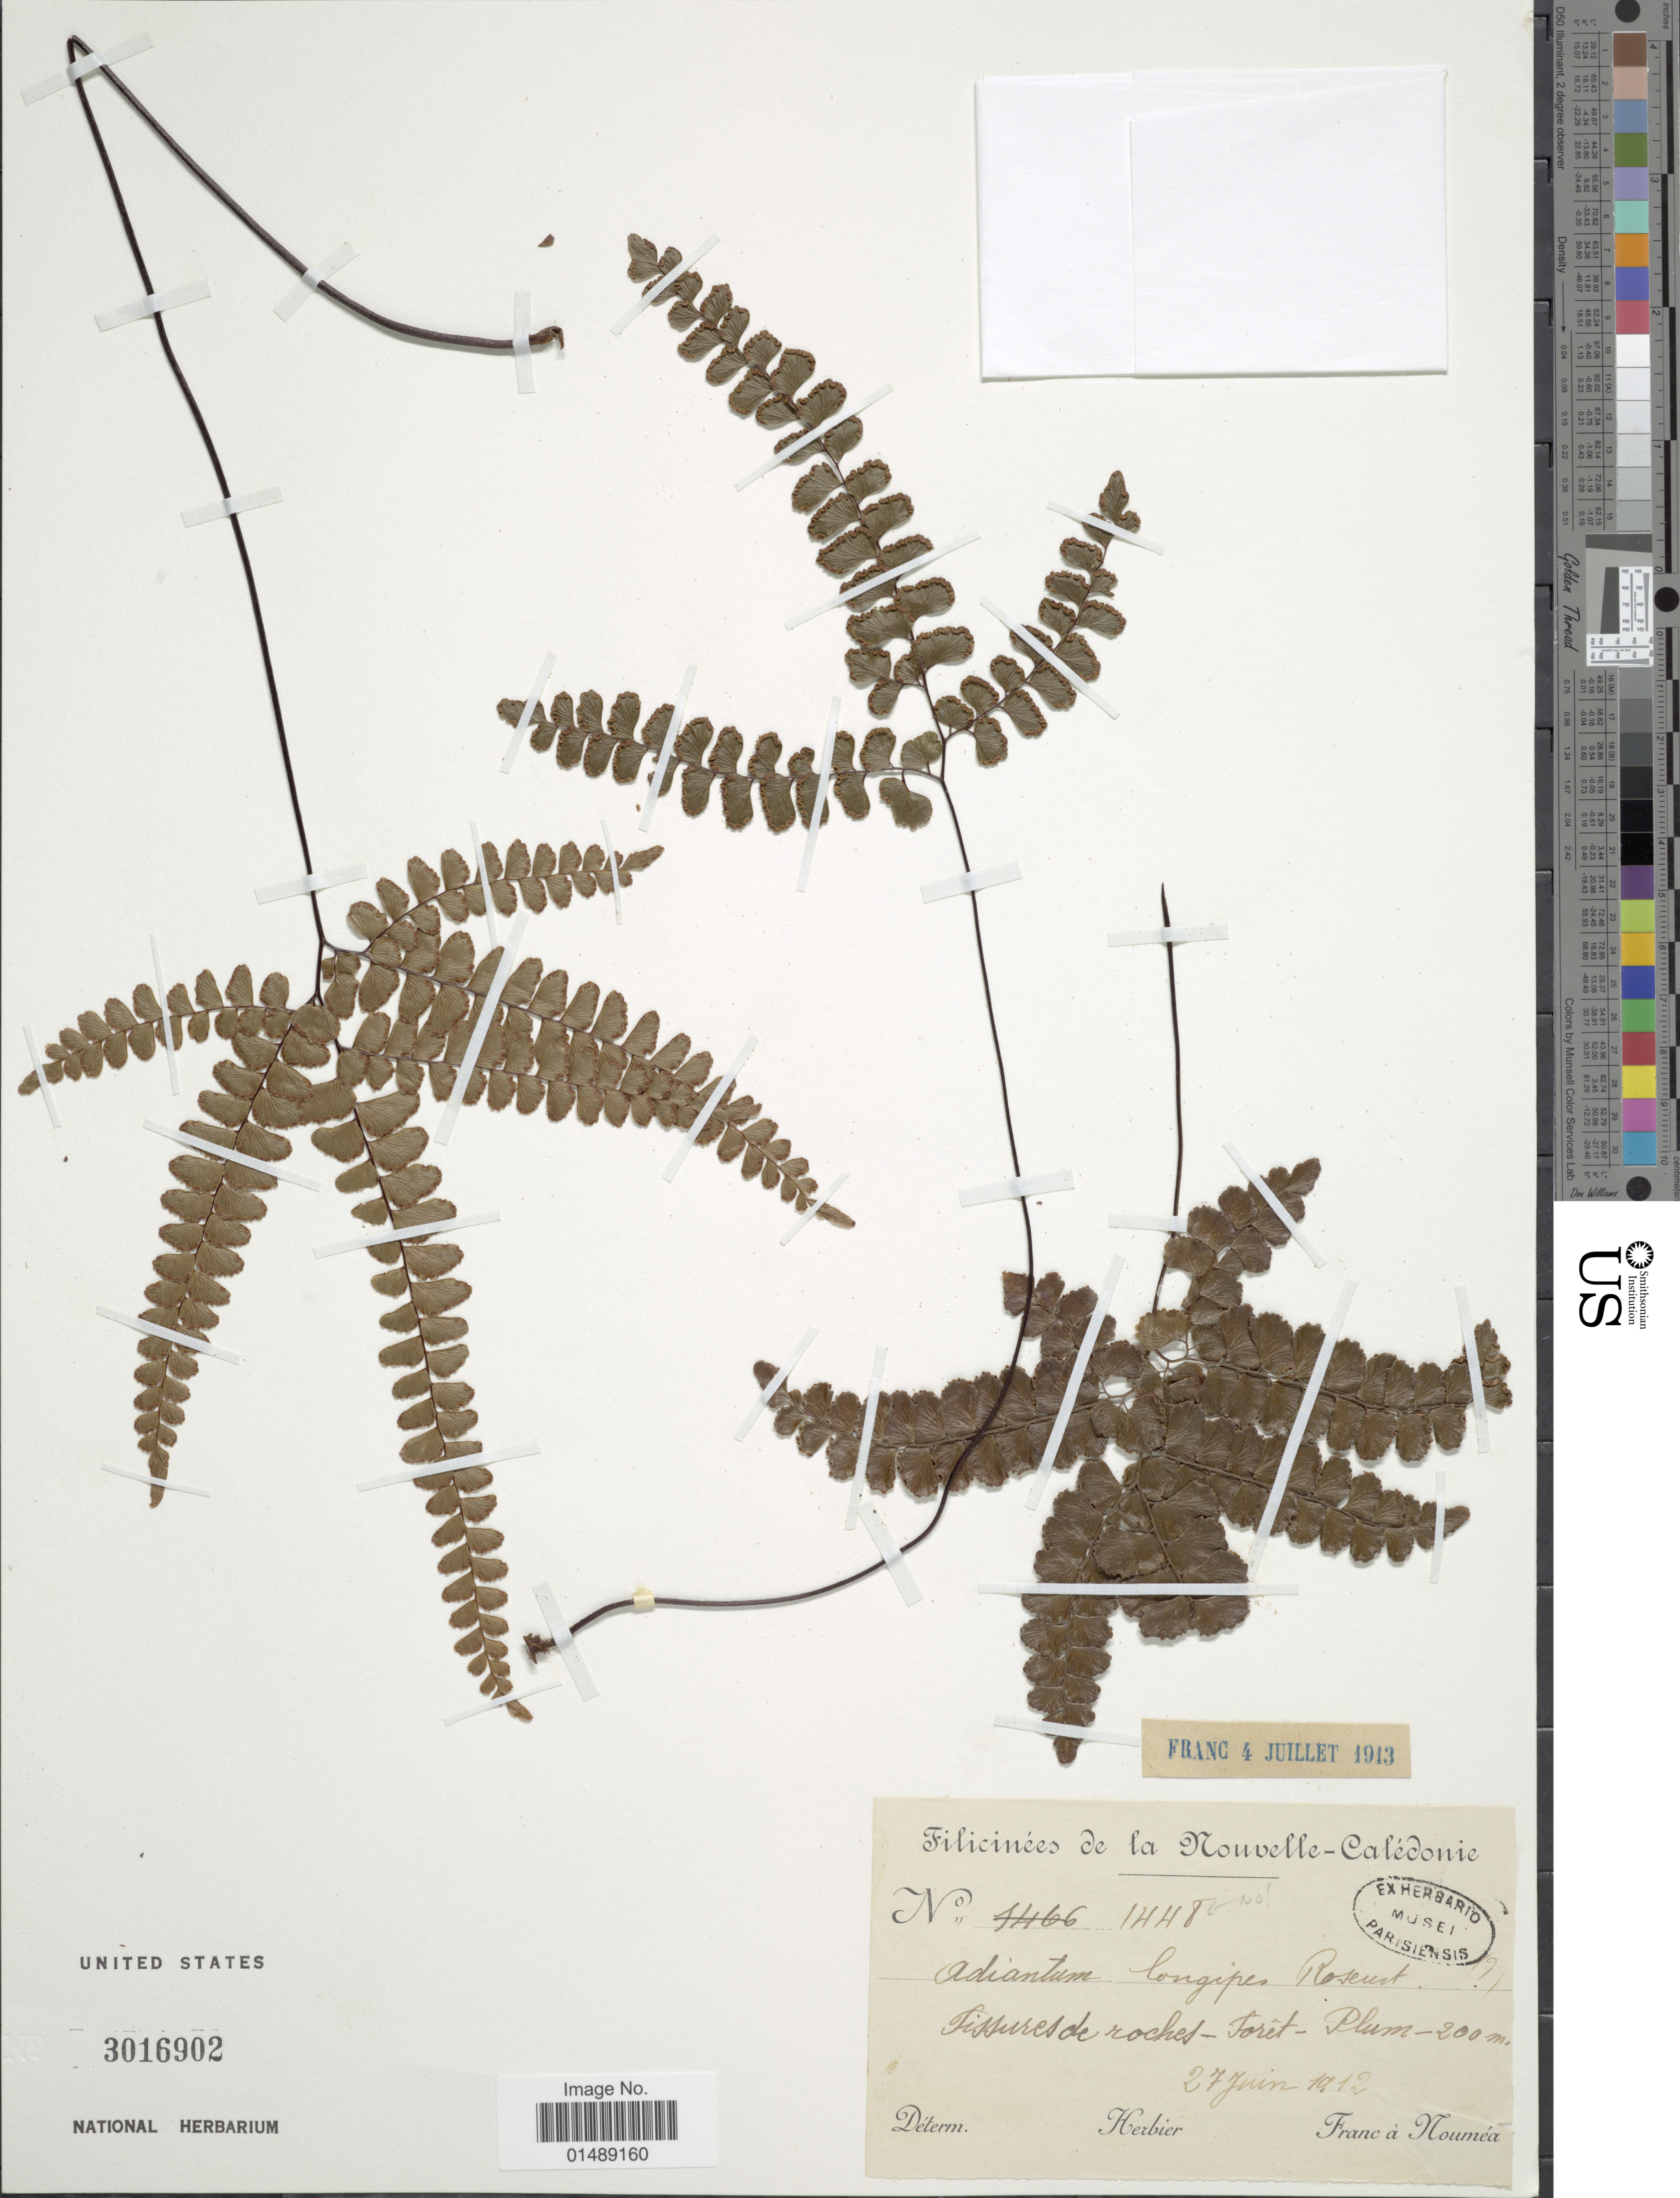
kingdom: Plantae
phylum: Tracheophyta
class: Polypodiopsida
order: Polypodiales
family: Pteridaceae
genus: Adiantum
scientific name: Adiantum fulvum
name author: M. Raoul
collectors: Franc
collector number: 1448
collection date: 1912-07-27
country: New Caledonia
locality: Nouvelle-Caledonie, Fissures de roches - Forêt Plum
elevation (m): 200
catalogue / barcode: US 3016902